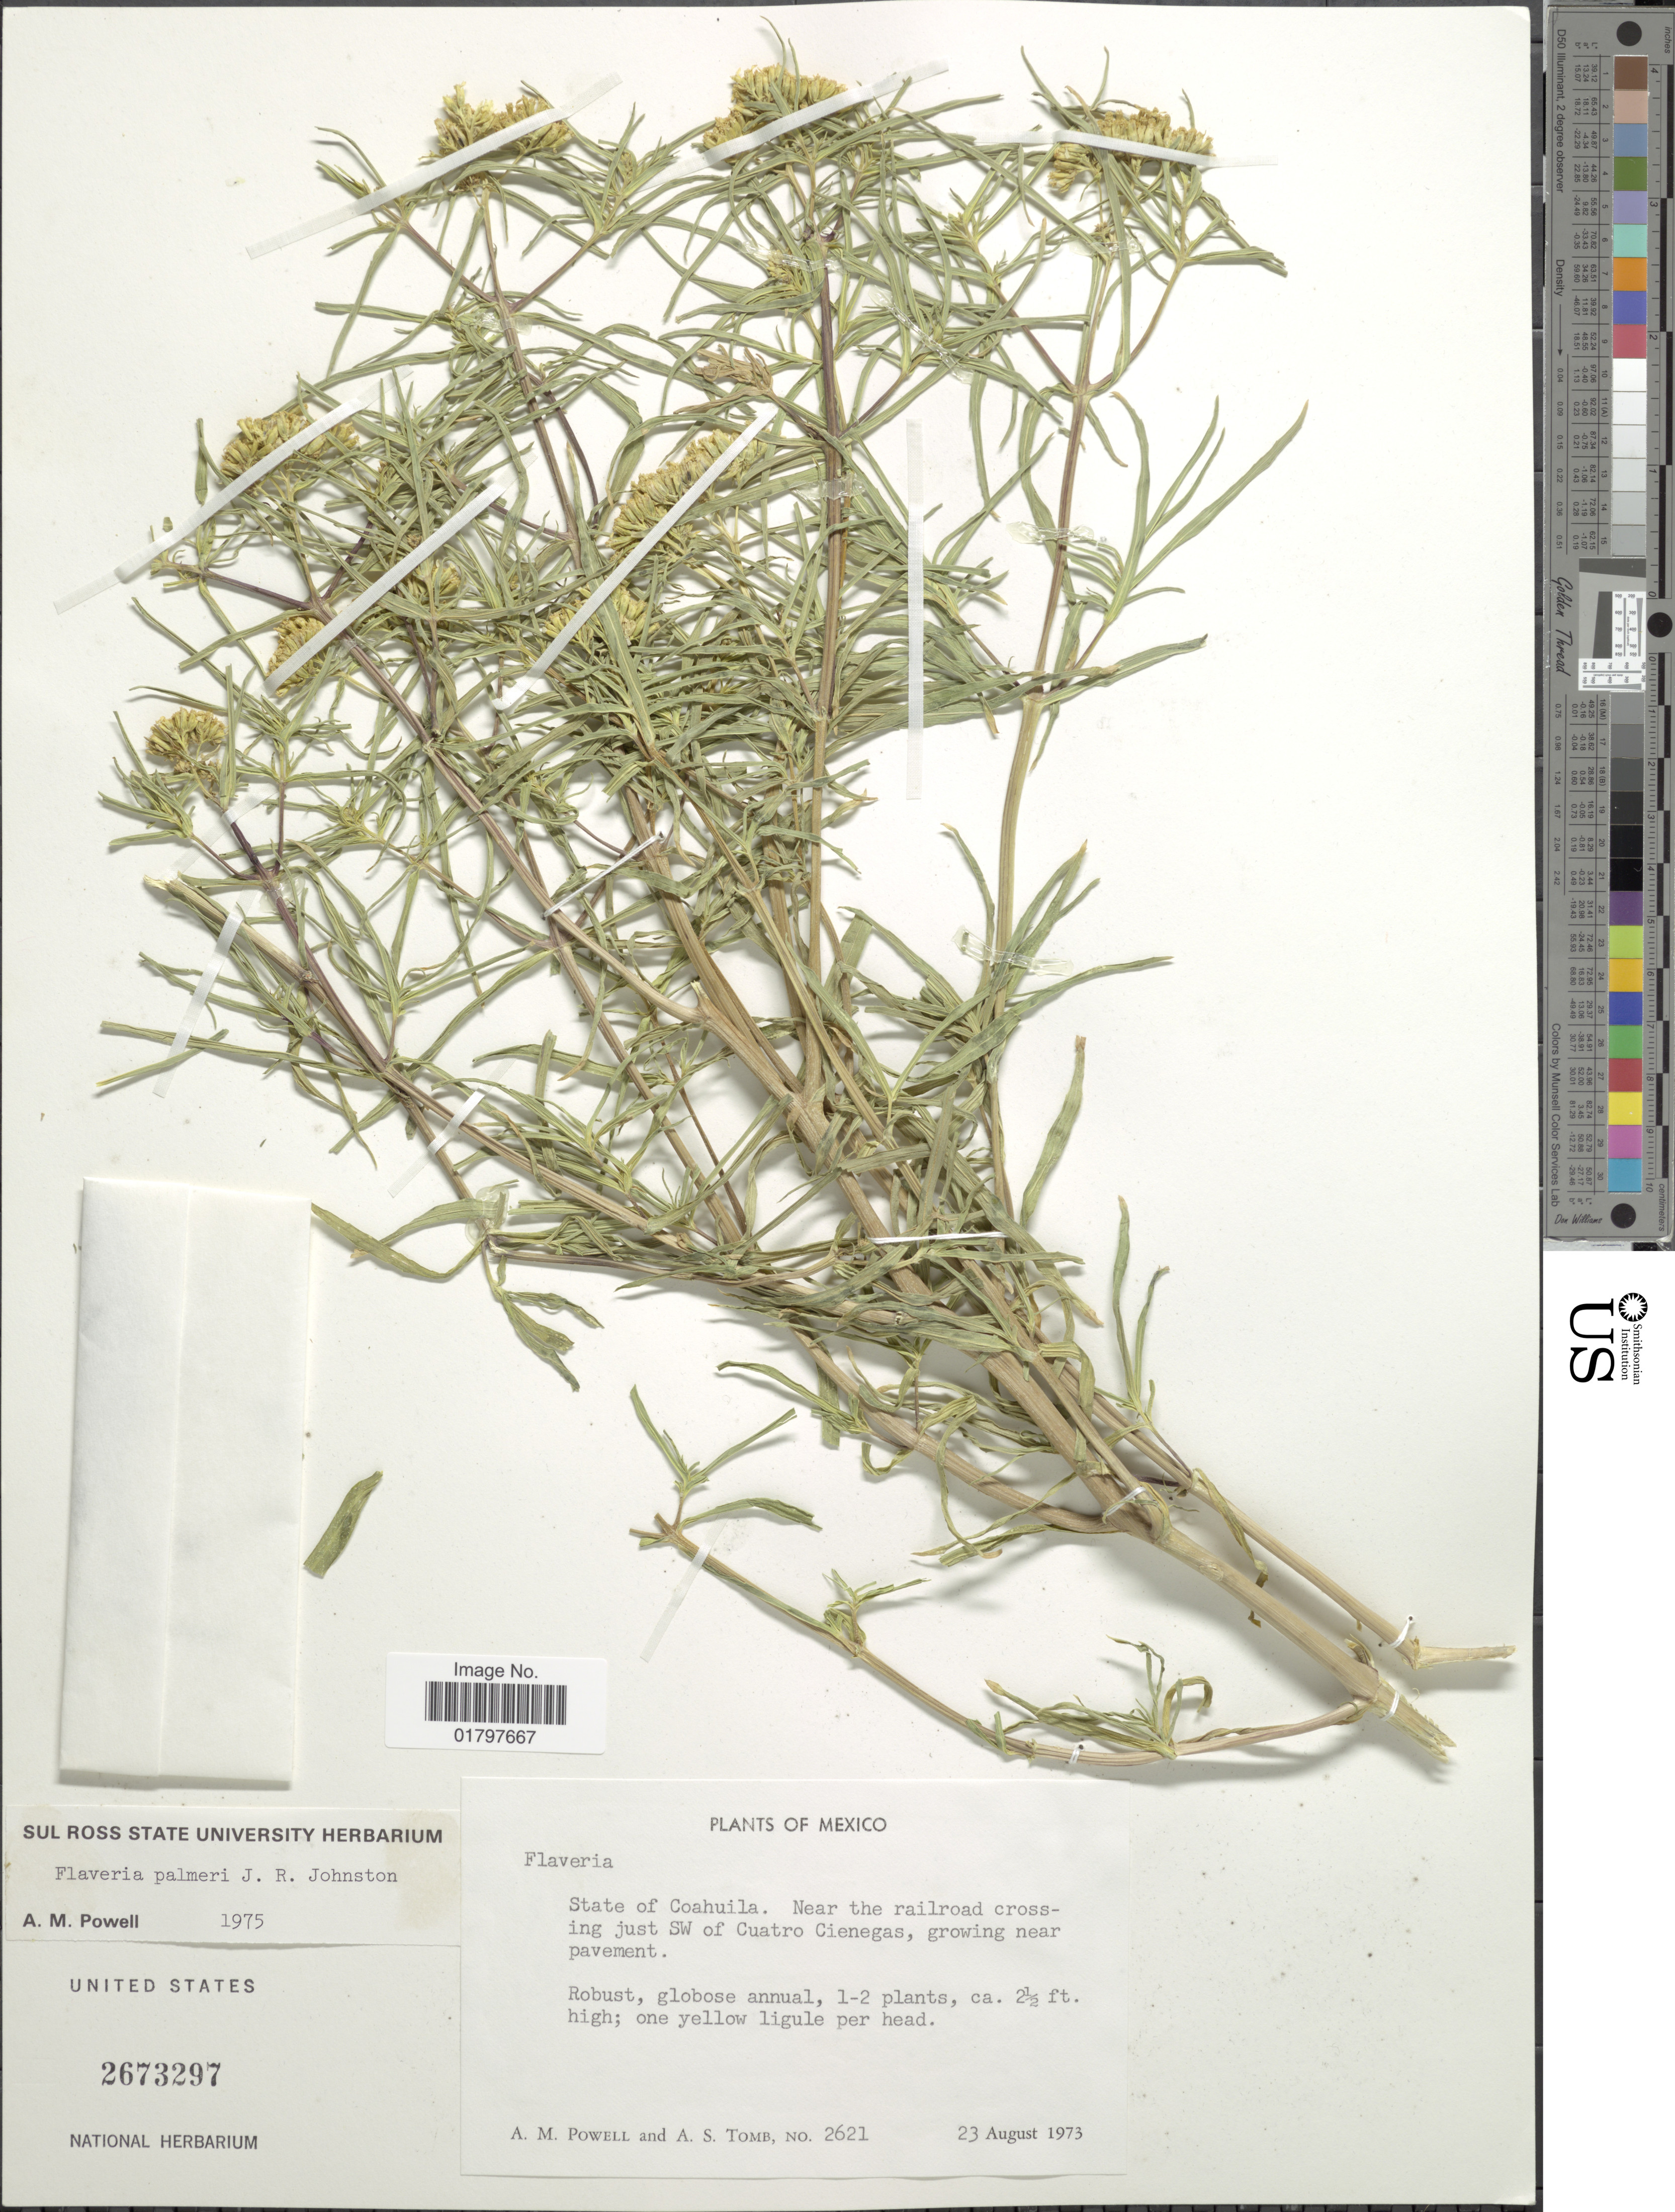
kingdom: Plantae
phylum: Tracheophyta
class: Magnoliopsida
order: Asterales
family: Asteraceae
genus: Flaveria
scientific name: Flaveria palmeri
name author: J.R. Johnst.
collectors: A. M. Powell & A. Tomb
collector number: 2621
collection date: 1973-08-23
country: Mexico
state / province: Coahuila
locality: State of Coahuila. Near the railroad crossing just SW of Cuatro Cienegas, growing near pavement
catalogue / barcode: US 2673297